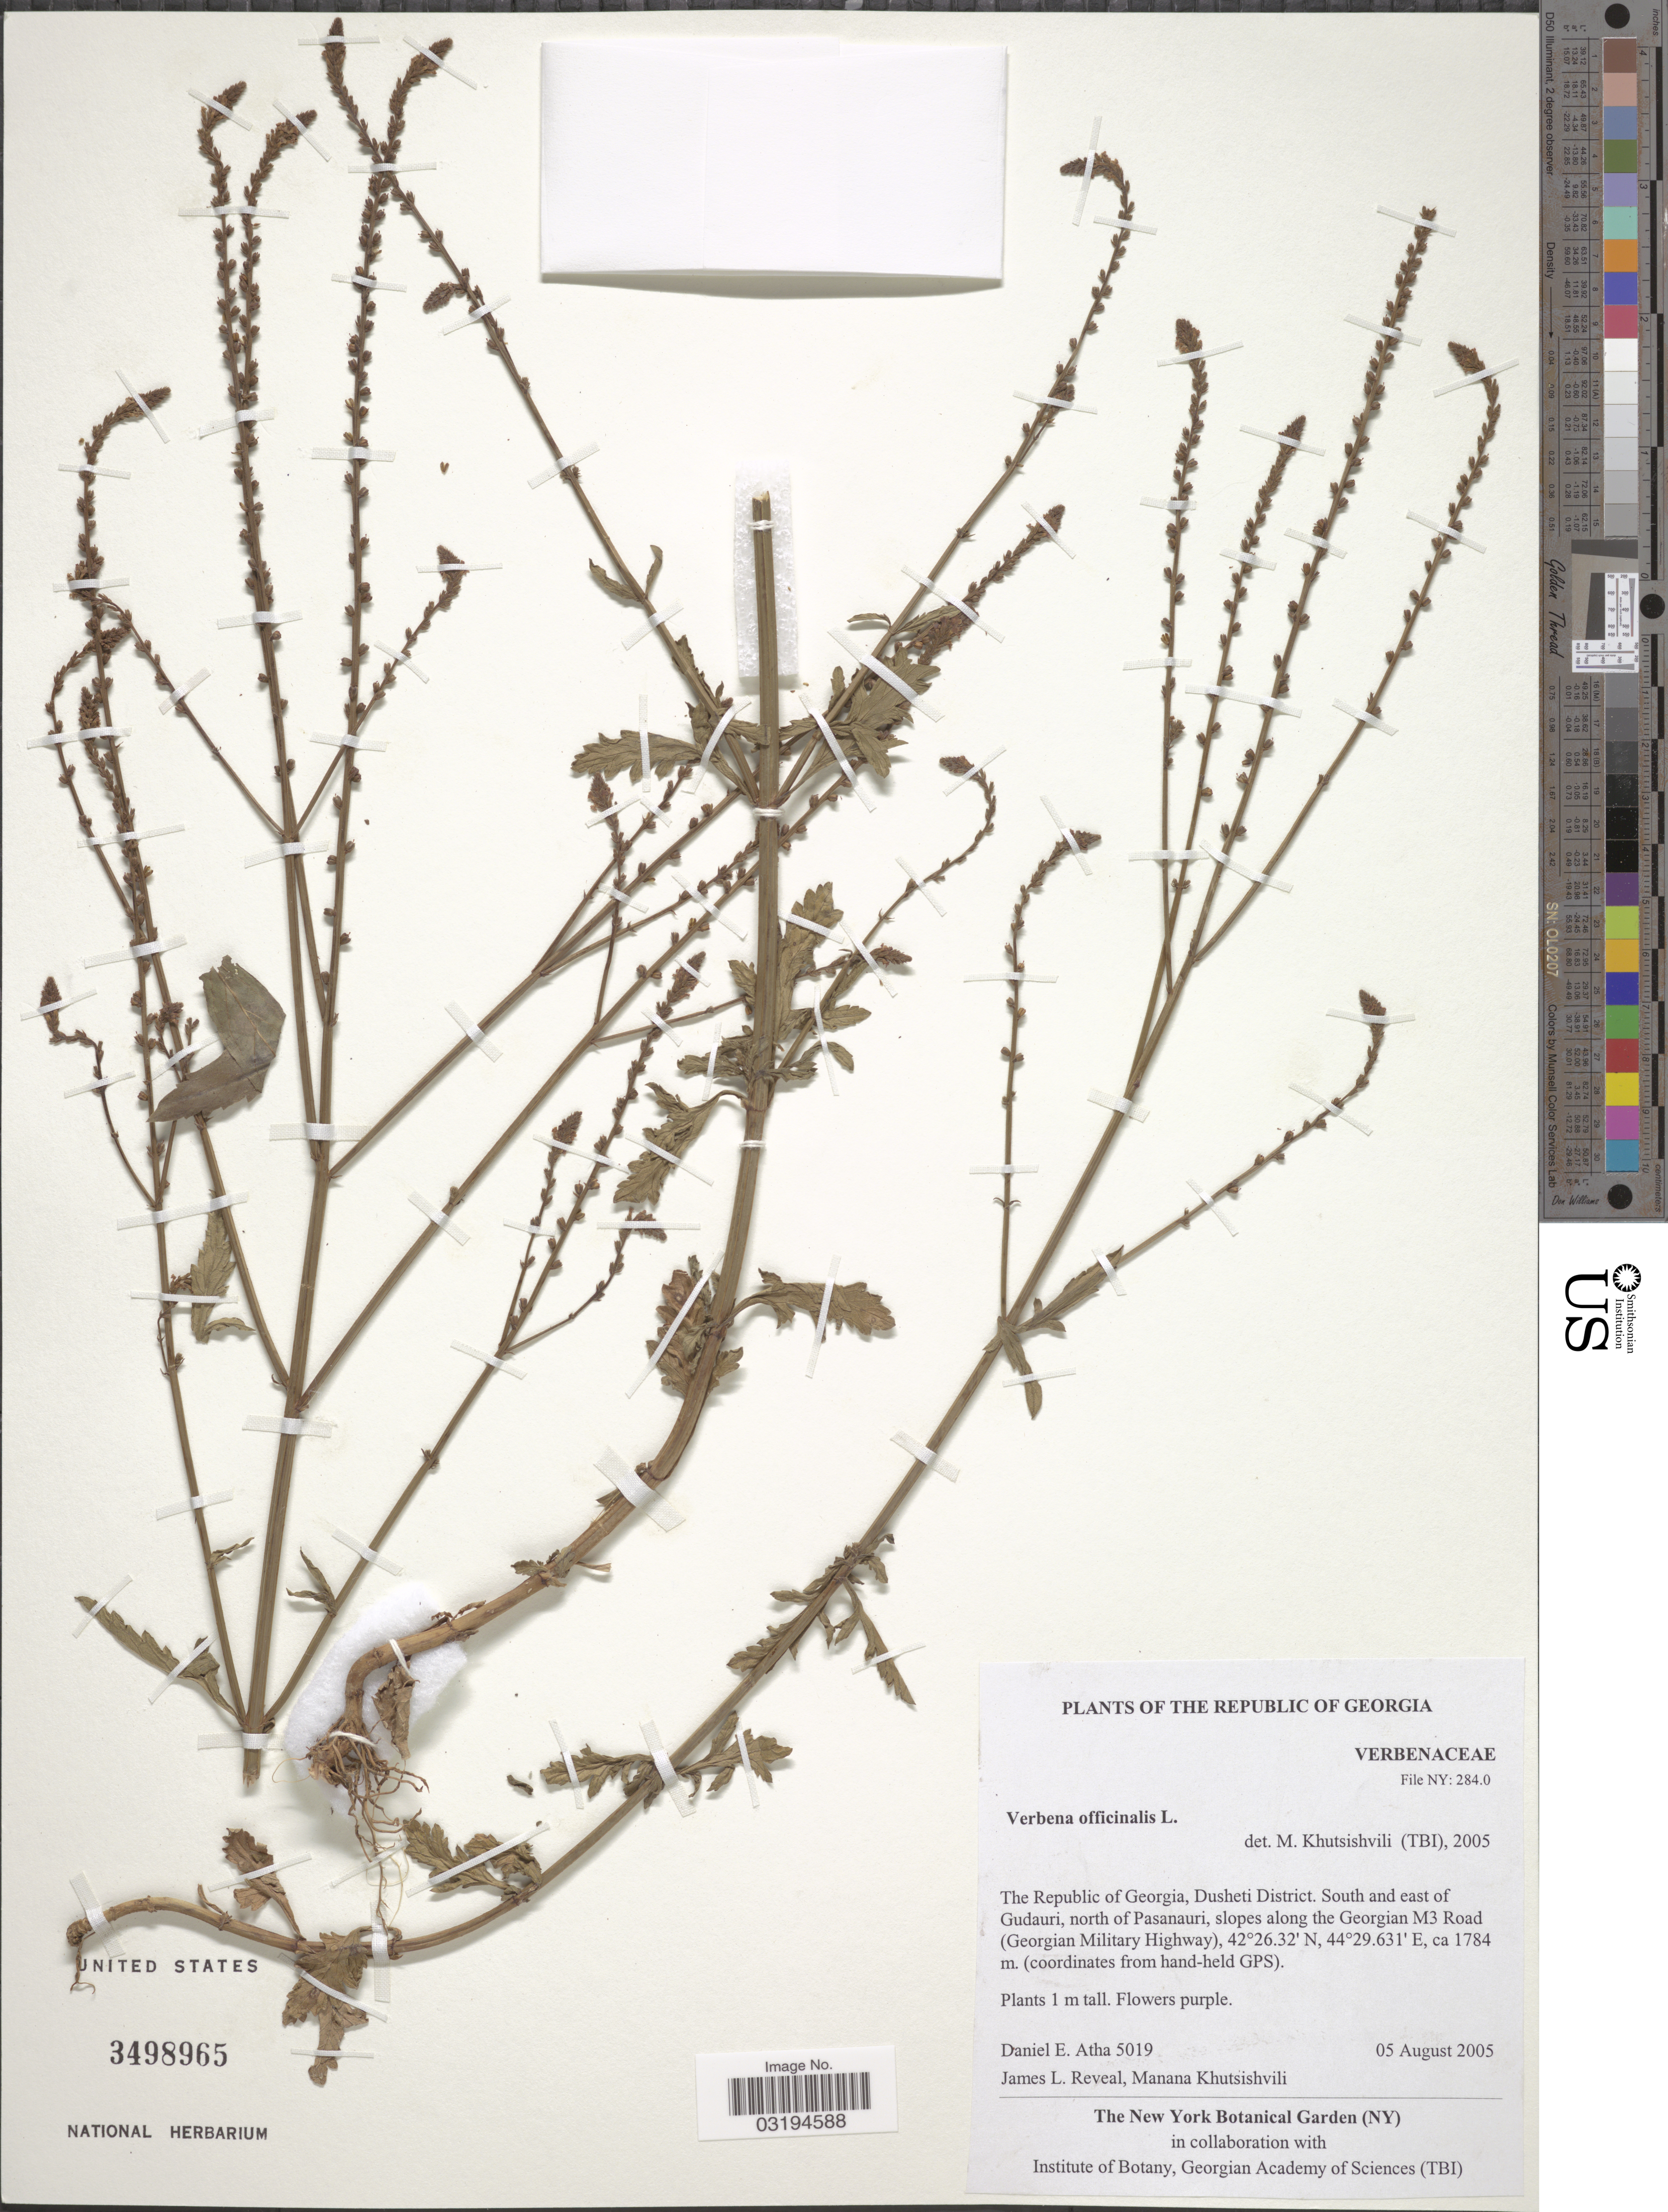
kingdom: Plantae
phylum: Tracheophyta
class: Magnoliopsida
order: Lamiales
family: Verbenaceae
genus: Verbena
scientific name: Verbena officinalis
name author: L.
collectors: D. Atha, J. L. Reveal & M. Khutsishvili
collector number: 5019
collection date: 2005-08-05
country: Georgia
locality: The Republic of Georgia, Dusheti District. South and east of Gudauri, north of Pasanauri, slopes along the Georgian M3 Road (Georgian Military Highway).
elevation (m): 1784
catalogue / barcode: US 3498965